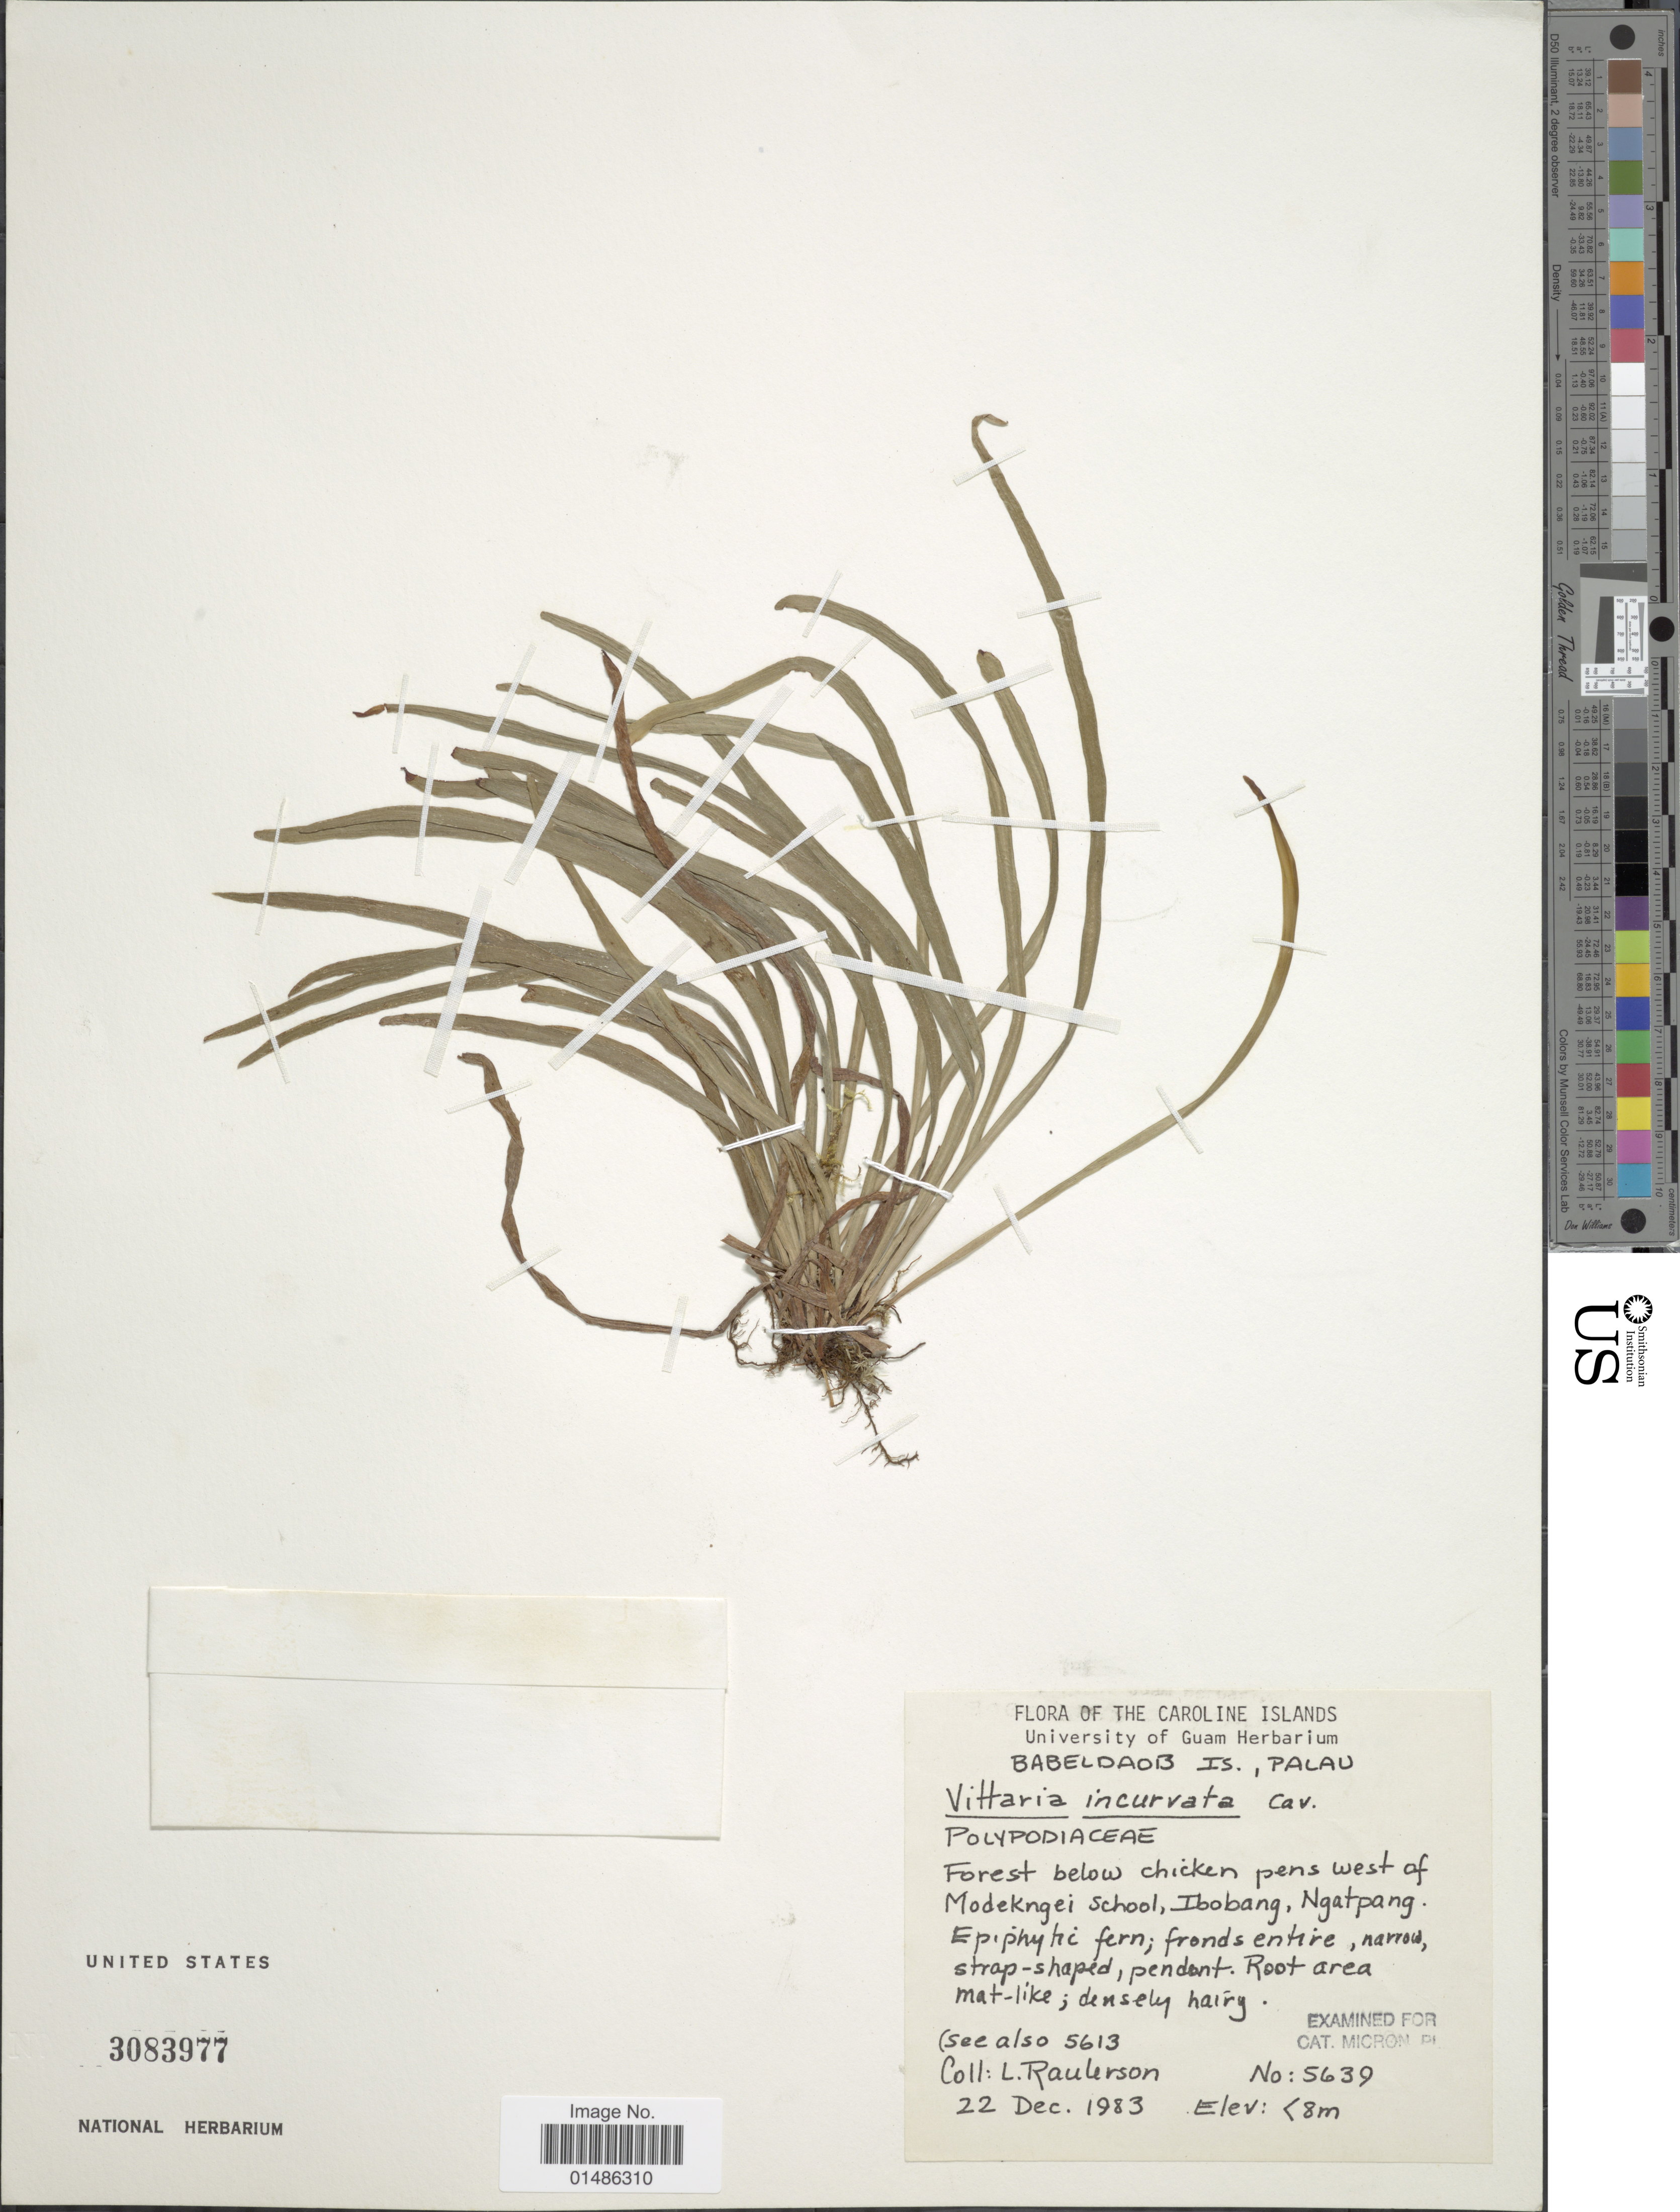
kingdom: Plantae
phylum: Tracheophyta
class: Polypodiopsida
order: Polypodiales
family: Pteridaceae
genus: Haplopteris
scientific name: Haplopteris ensiformis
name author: (Sw.) E.H. Crane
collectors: L. Raulerson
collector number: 5639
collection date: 1983-12-22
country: Palau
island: Babeldaob [Babelthuap]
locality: Caroline Islands. Babeldaob Is., Palau. Forest below chicken pens west of Modekngei school, Ibobang, Ngatpang.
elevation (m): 8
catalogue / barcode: US 3083977